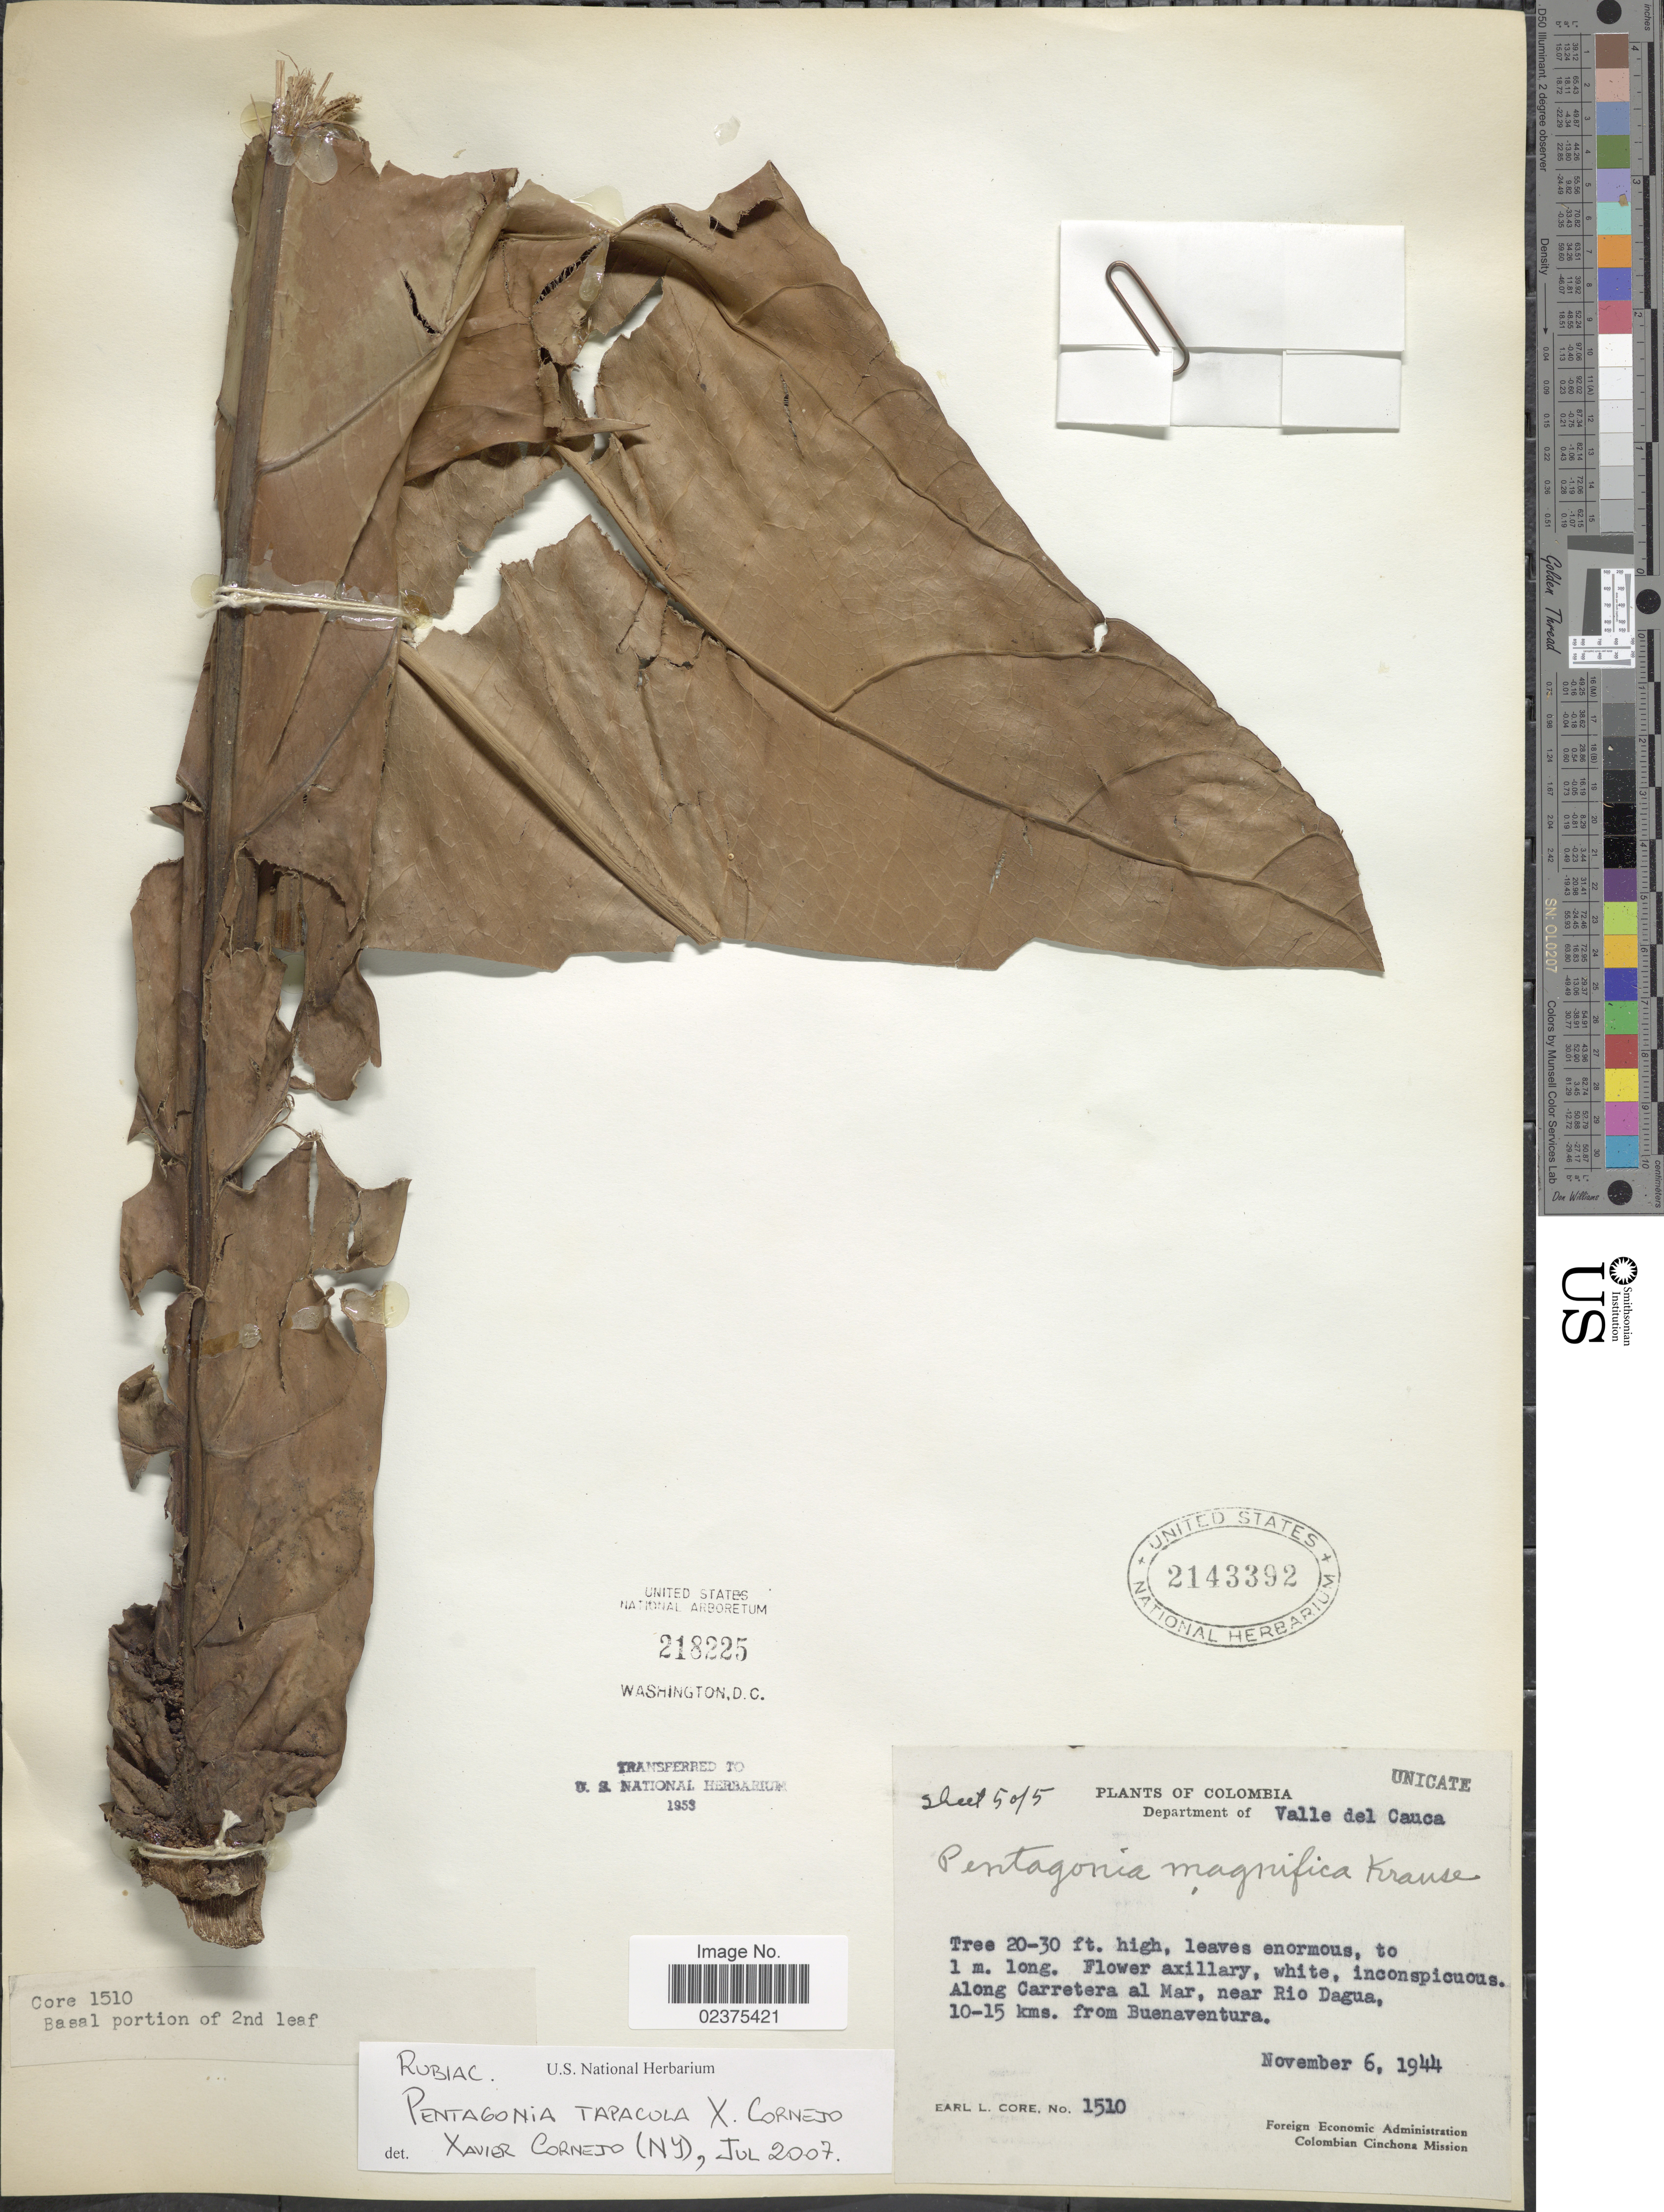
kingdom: Plantae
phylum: Tracheophyta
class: Magnoliopsida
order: Gentianales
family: Rubiaceae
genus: Pentagonia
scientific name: Pentagonia tapacula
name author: Cornejo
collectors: E. L. Core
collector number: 1510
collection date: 1944-11-06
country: Colombia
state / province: Valle del Cauca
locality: Department of Valle del Cauca, Along Carretera al Mar, near Rio Dagua, 10-15 kms. from Buenaventura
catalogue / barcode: US 2143392